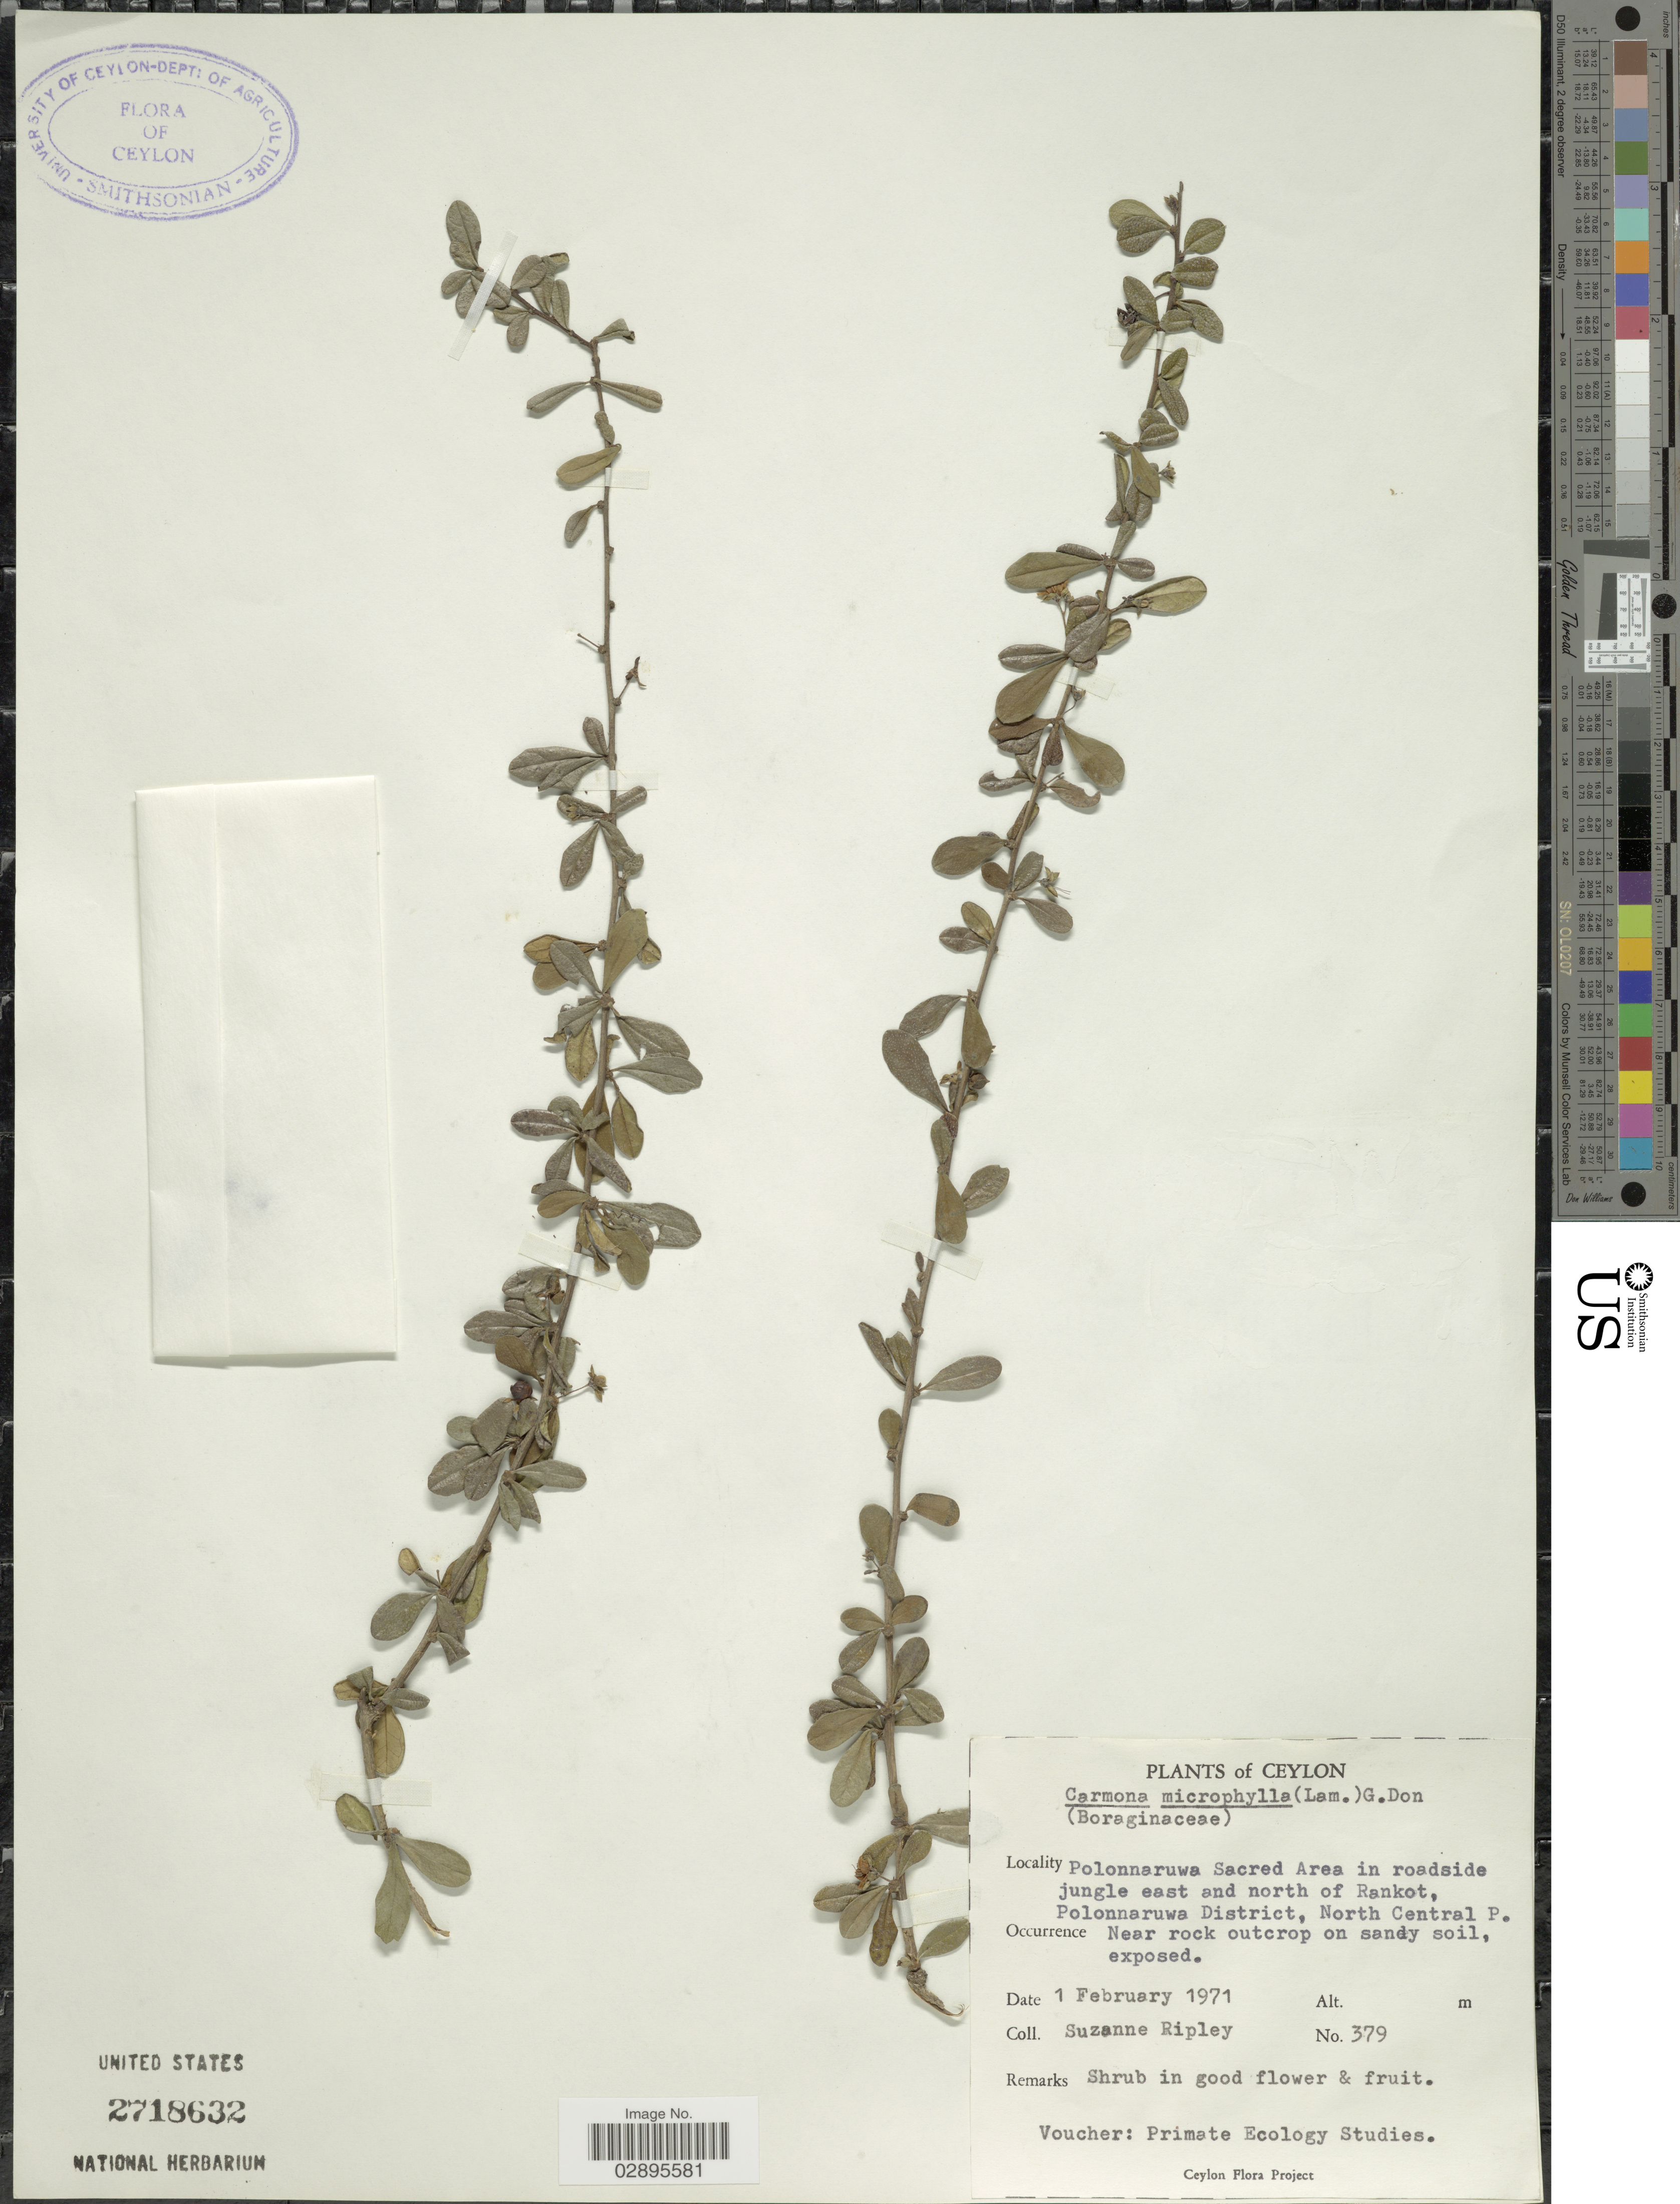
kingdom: Plantae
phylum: Tracheophyta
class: Magnoliopsida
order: Boraginales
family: Ehretiaceae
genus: Ehretia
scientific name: Ehretia microphylla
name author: Lam.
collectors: S. Ripley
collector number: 379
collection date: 1971-02-01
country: Sri Lanka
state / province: North Central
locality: Ceylon. Polonnaruwa Sacred Area in roadside jungle east and north of Rankot, Polonnaruwa District.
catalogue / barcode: US 2718632